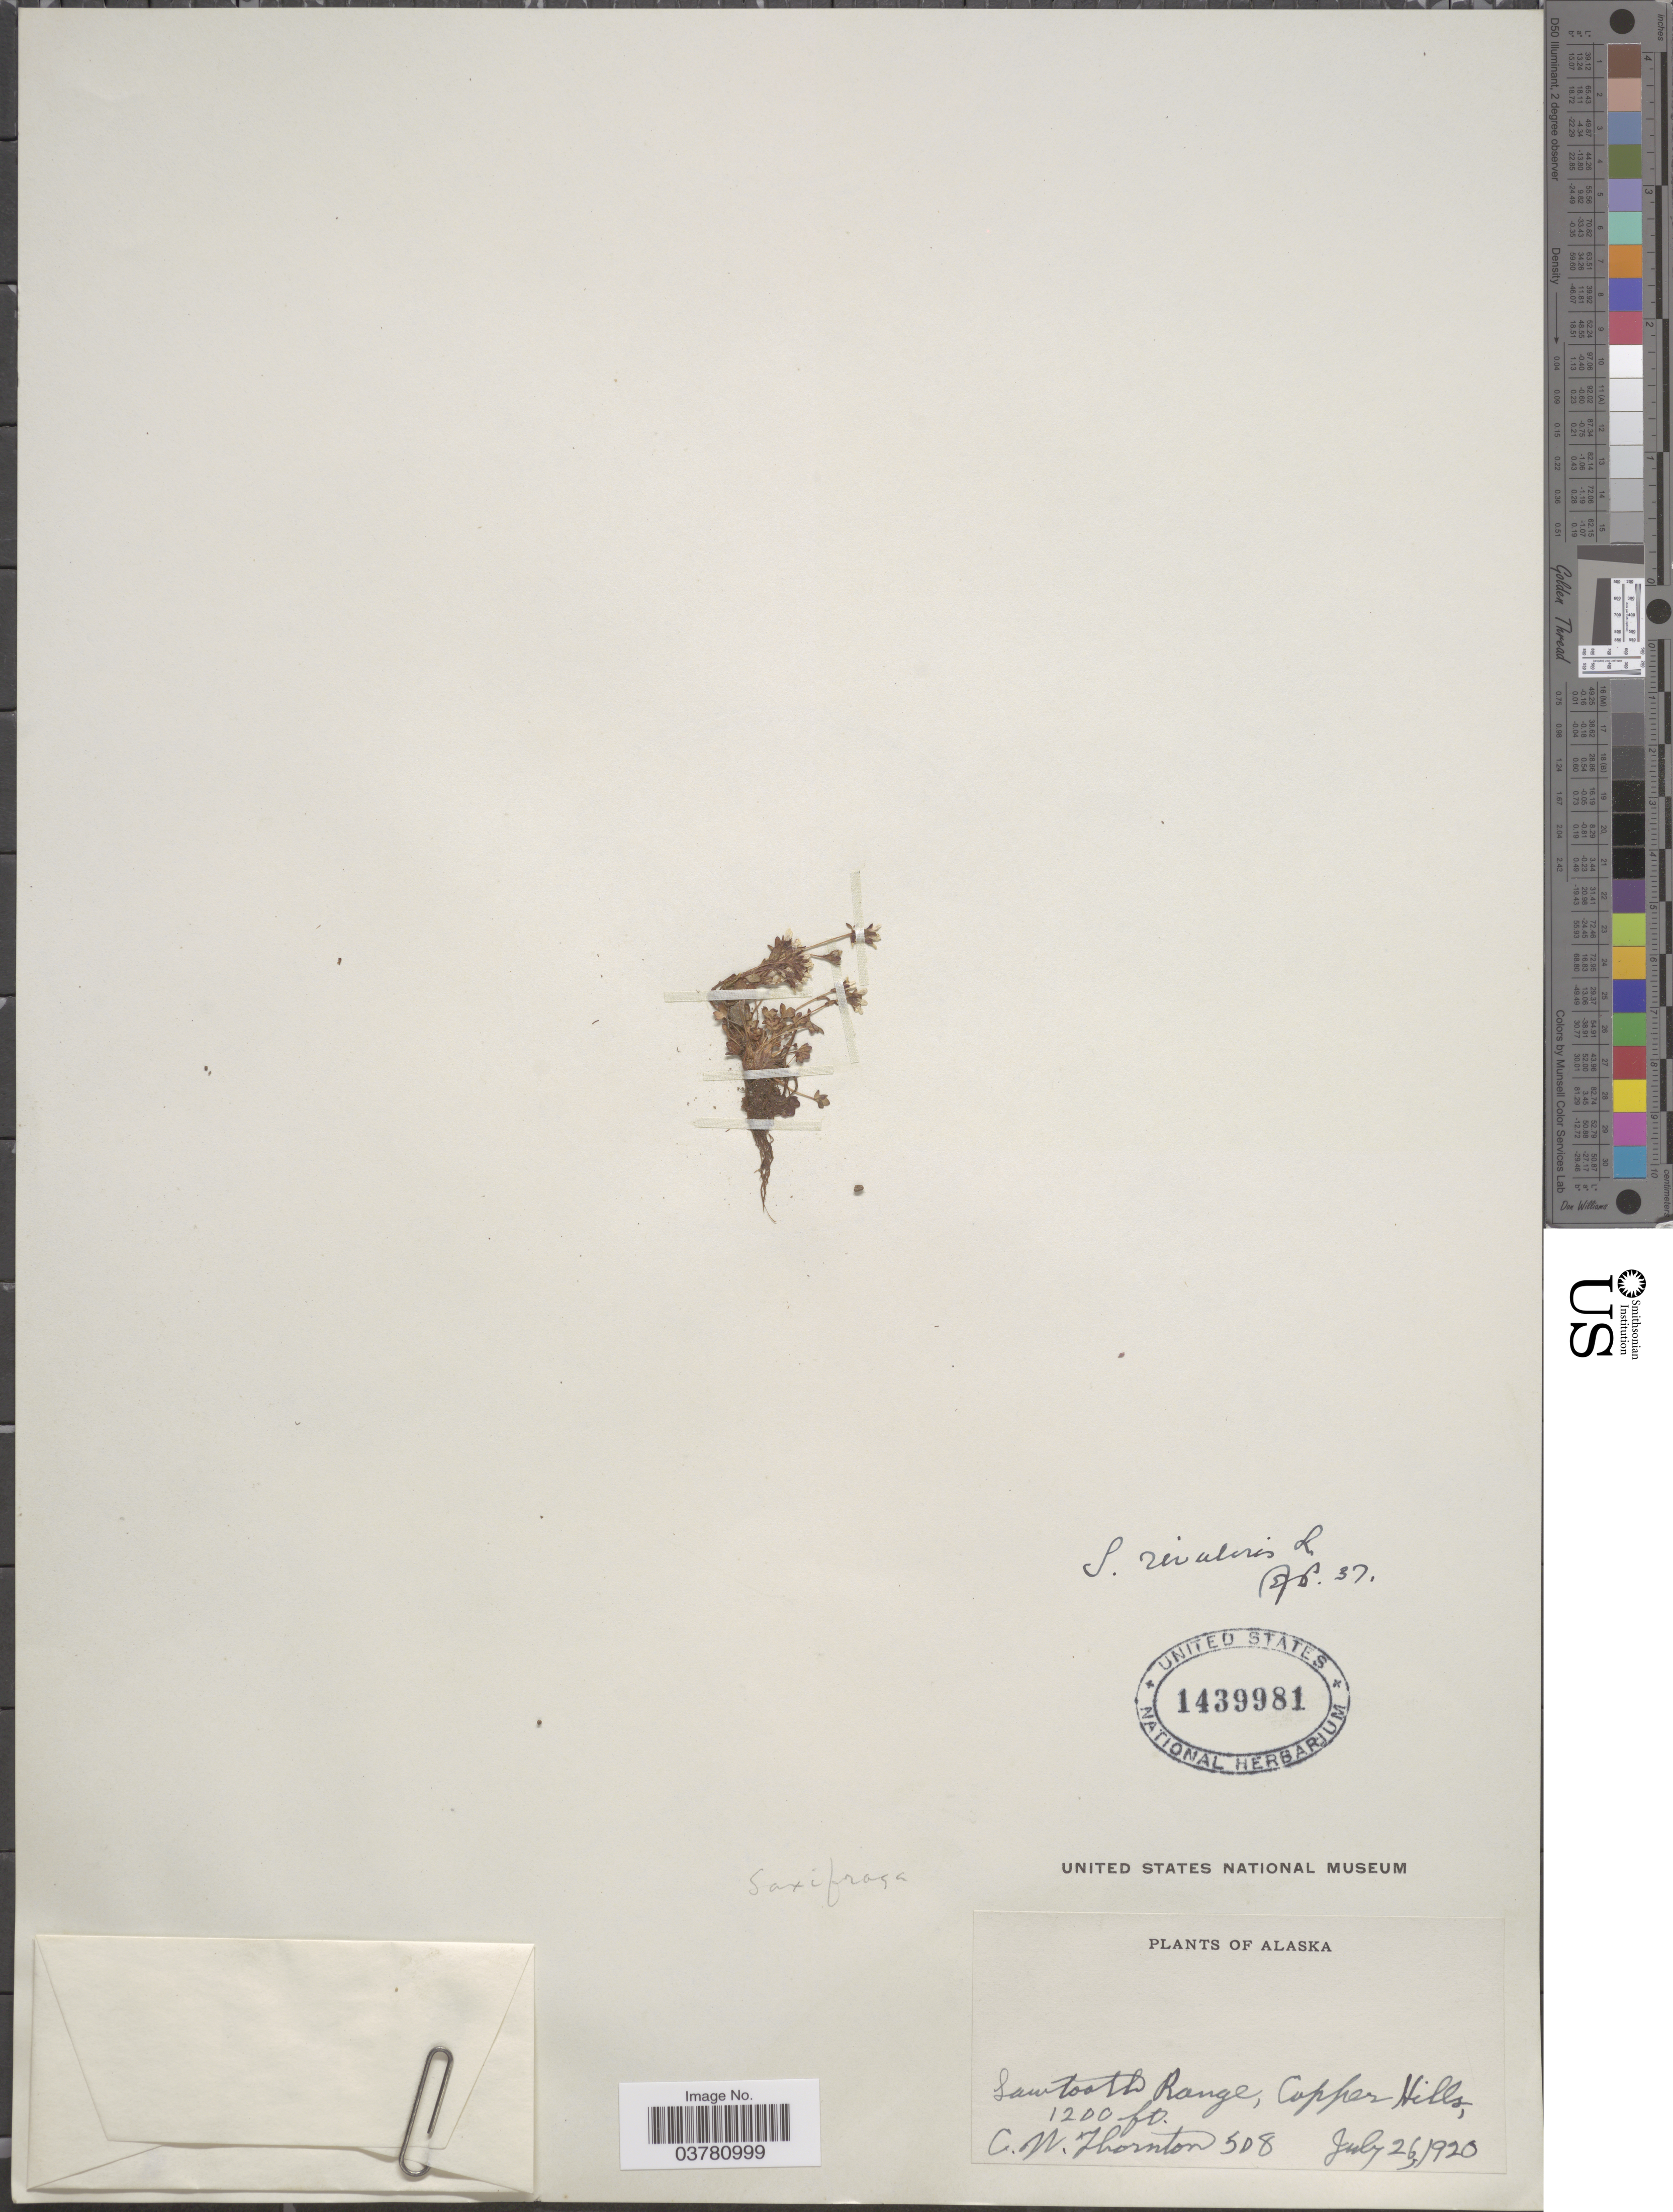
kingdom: Plantae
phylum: Tracheophyta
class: Magnoliopsida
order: Saxifragales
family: Saxifragaceae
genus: Saxifraga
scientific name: Saxifraga rivularis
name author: L.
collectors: C. Thornton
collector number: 508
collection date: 1920-07-26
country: United States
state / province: Alaska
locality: Sawtooth Range, Copper Hills.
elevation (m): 366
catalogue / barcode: US 1439981